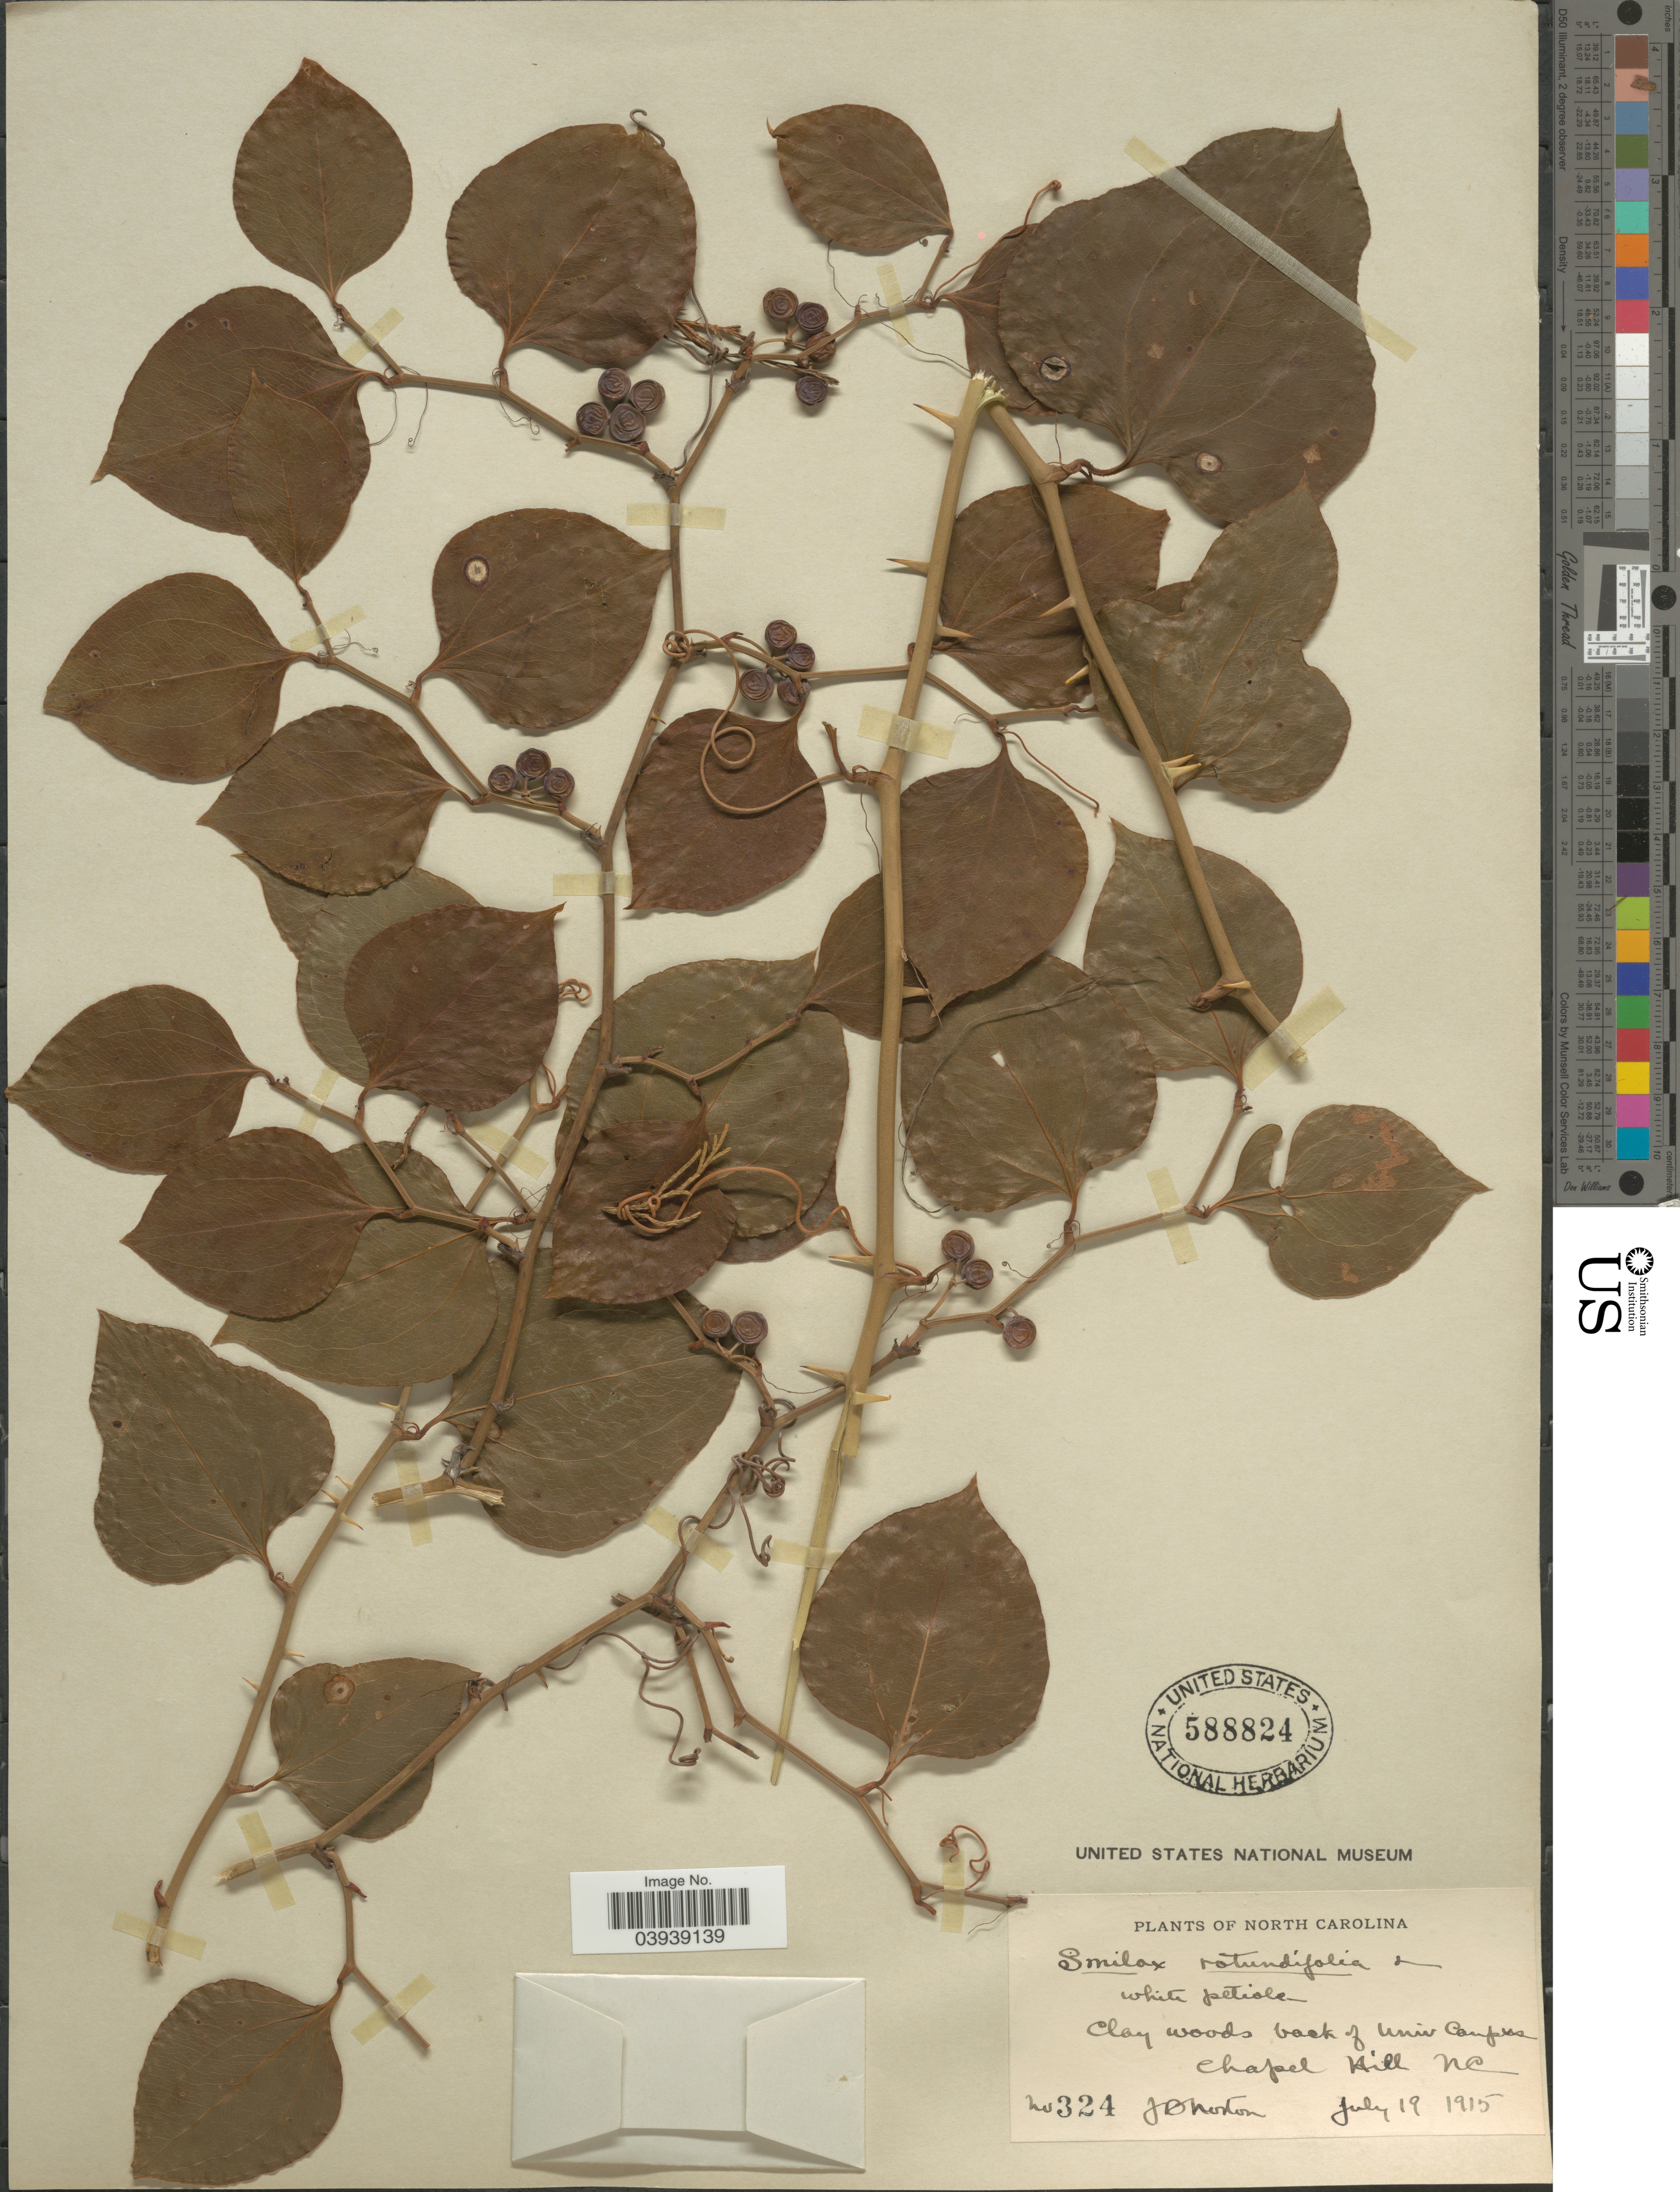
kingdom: Plantae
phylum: Tracheophyta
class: Liliopsida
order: Liliales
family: Smilacaceae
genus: Smilax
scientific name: Smilax rotundifolia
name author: L.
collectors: J. B. Norton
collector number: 324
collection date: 1915-07-19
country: United States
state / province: North Carolina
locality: Clay woods back of Univ Campus Chapel Hill.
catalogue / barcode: US 588824